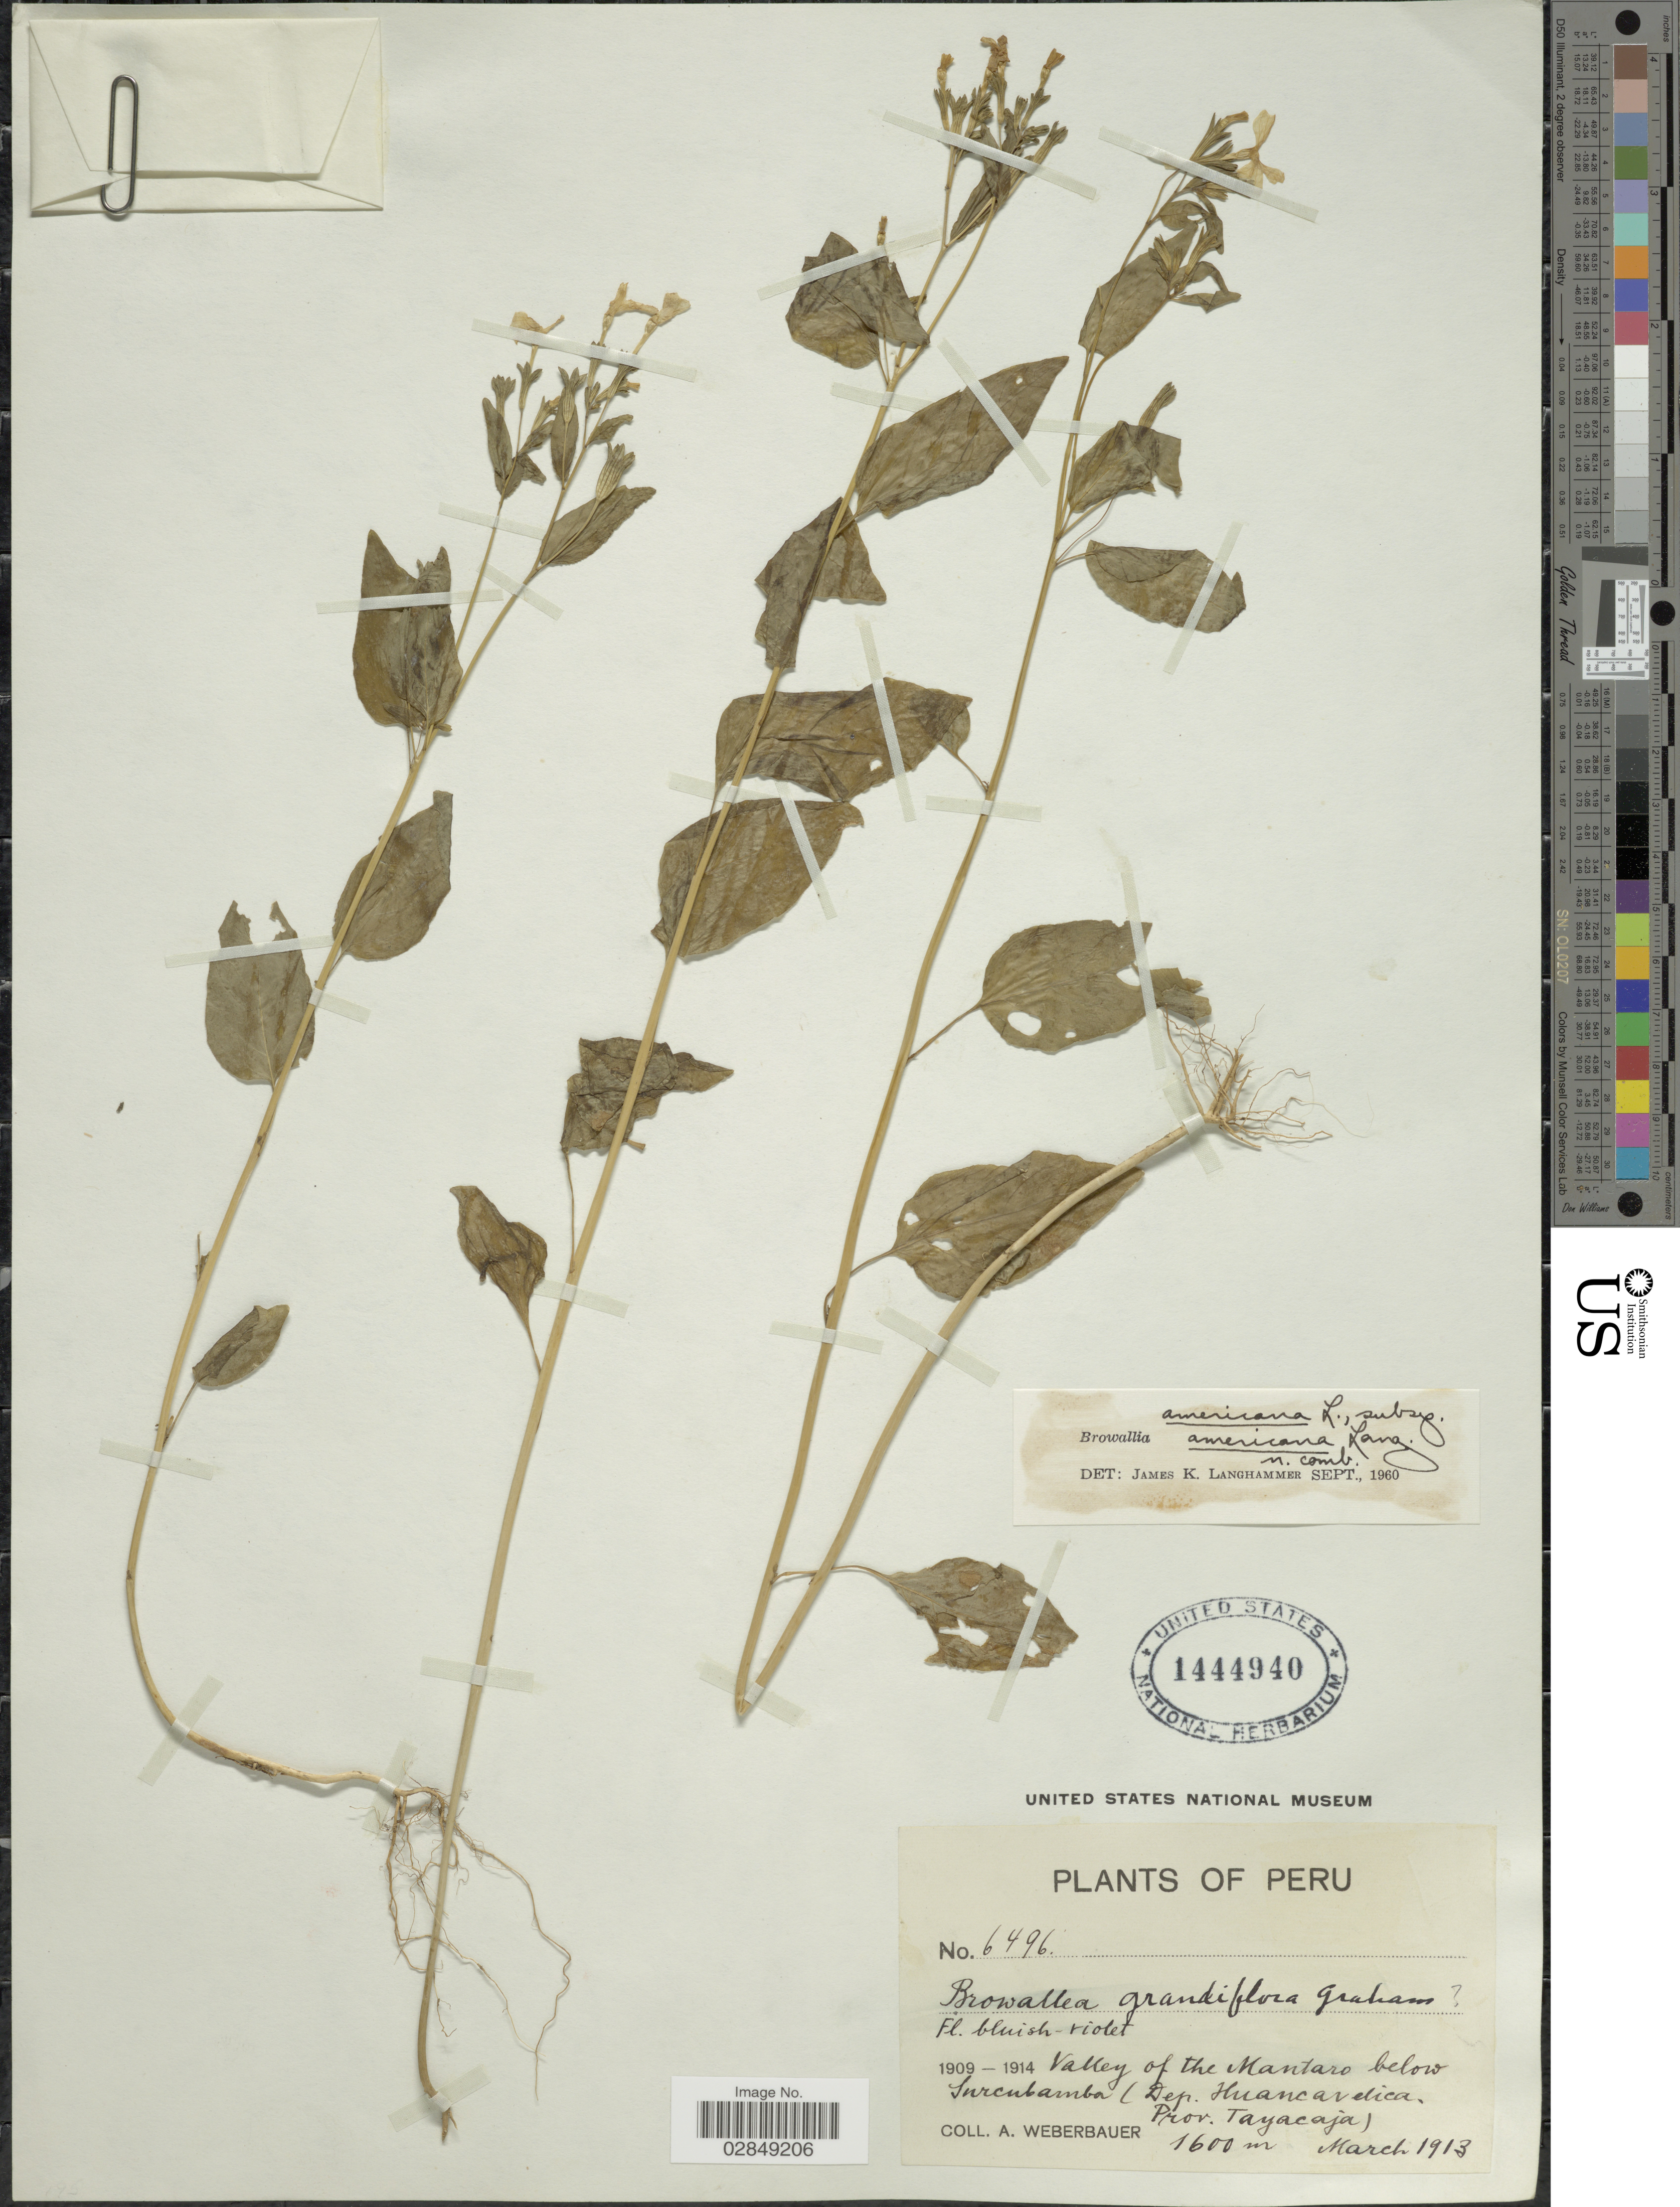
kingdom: Plantae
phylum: Tracheophyta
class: Magnoliopsida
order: Solanales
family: Solanaceae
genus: Browallia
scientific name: Browallia americana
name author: L.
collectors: A. Weberbauer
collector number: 6496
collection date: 1913-03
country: Peru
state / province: Huancavelica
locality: Valley of the Mantaro below Surcubamba (Dep. Huancavelica, Prov. Tayacaja).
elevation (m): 1600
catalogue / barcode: US 1444940